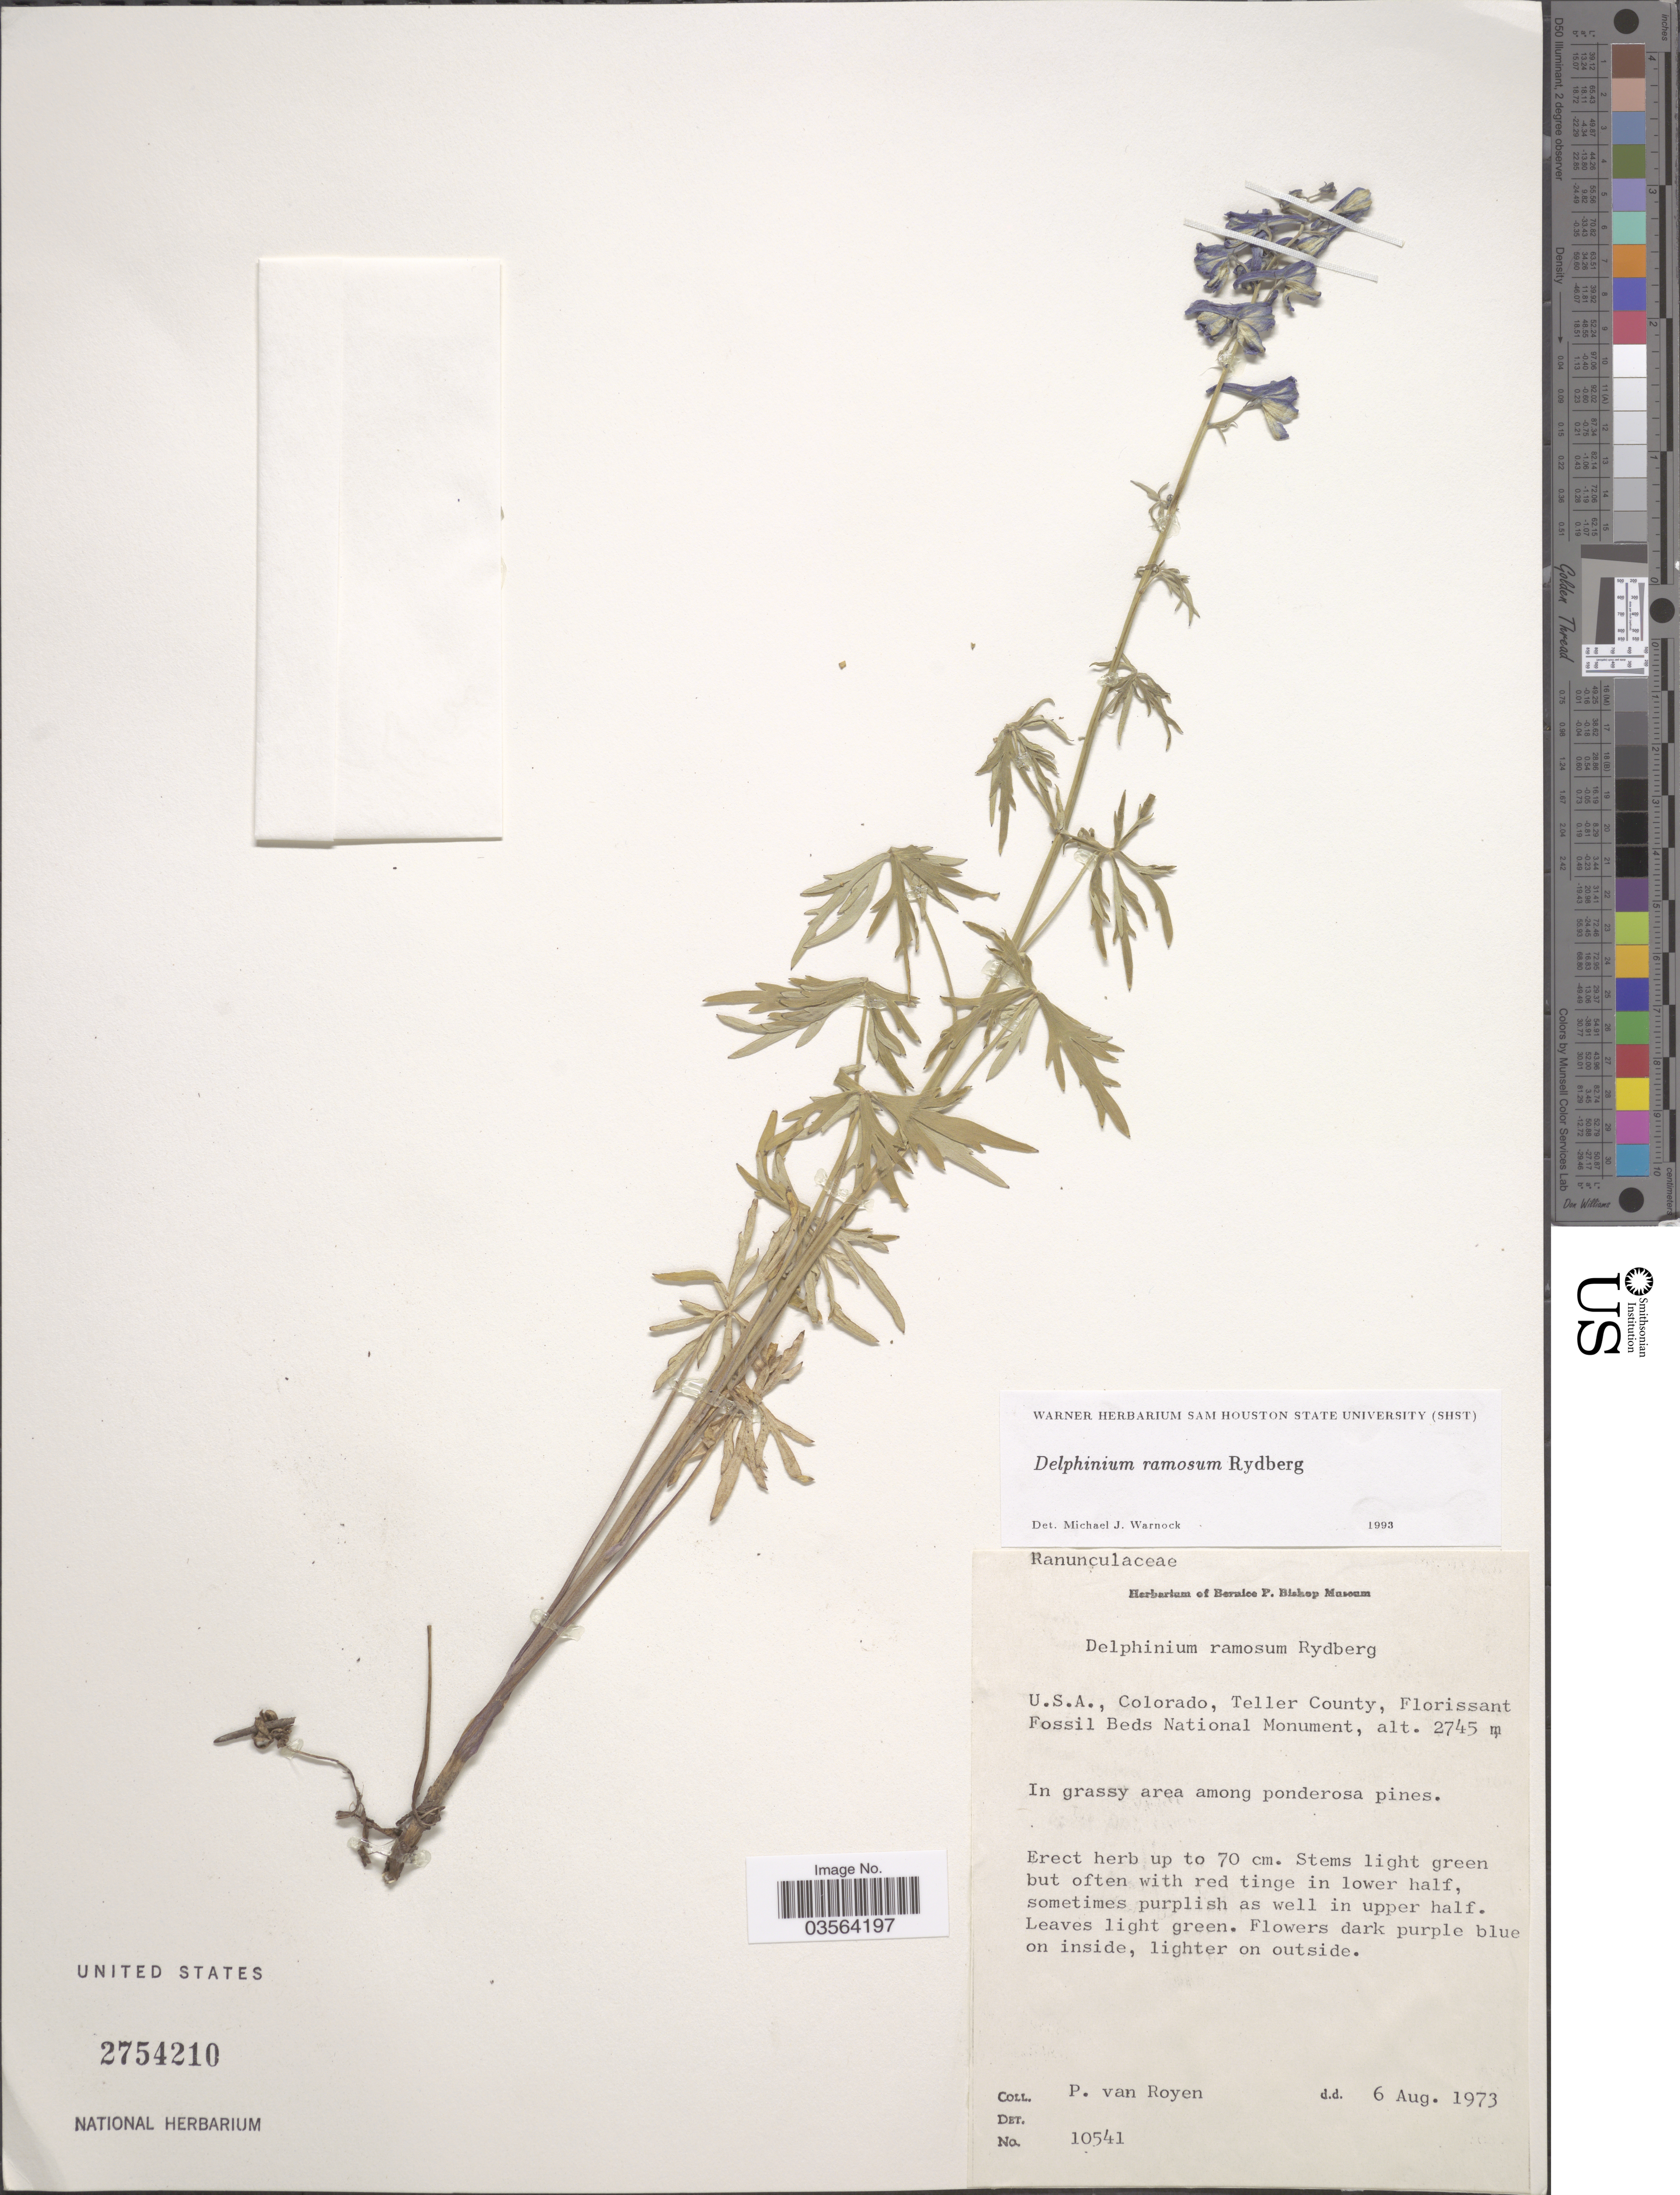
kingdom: Plantae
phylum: Tracheophyta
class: Magnoliopsida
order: Ranunculales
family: Ranunculaceae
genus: Delphinium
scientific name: Delphinium ramosum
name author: Rydb.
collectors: P. van Royen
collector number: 10541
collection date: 1973-08-06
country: United States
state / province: Colorado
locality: Teller County, Florissant Fossil Beds National Monument.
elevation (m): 2745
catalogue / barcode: US 2754210